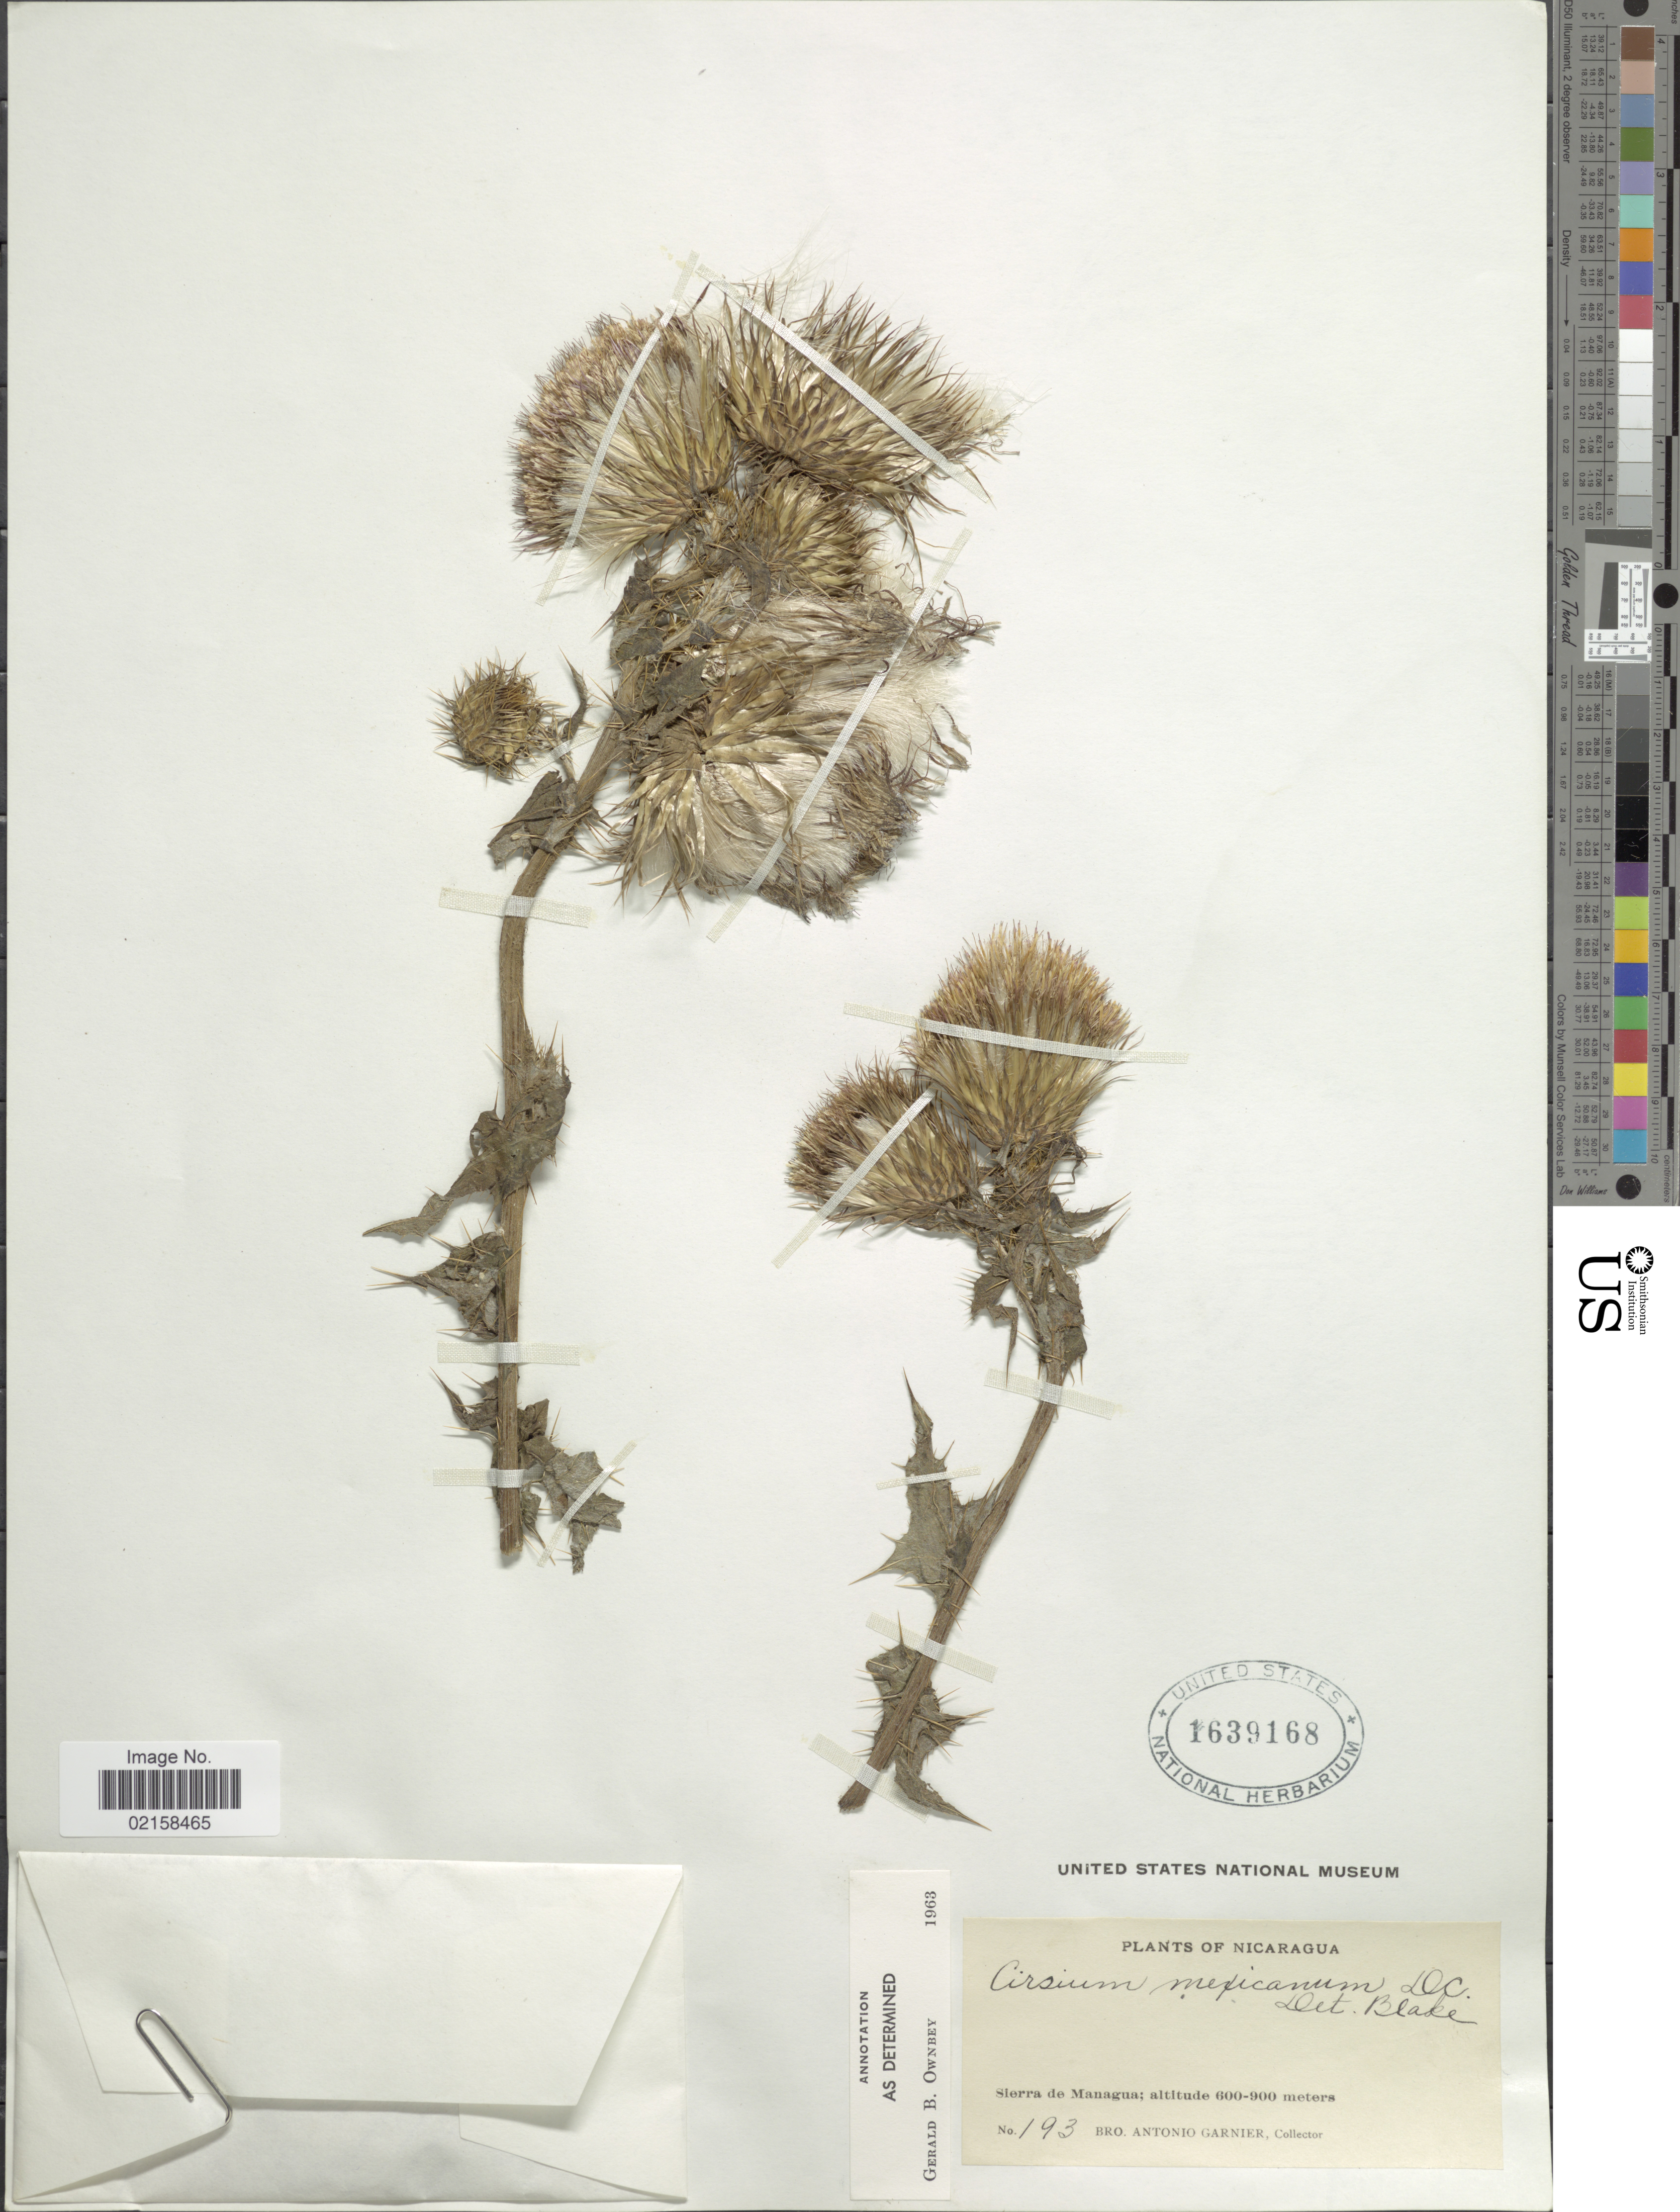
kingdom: Plantae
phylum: Tracheophyta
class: Magnoliopsida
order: Asterales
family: Asteraceae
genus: Cirsium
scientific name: Cirsium mexicanum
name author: DC.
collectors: Bro. A. Garnier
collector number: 193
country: Nicaragua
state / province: Managua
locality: Sierra de Managua.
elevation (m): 600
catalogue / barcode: US 1639168